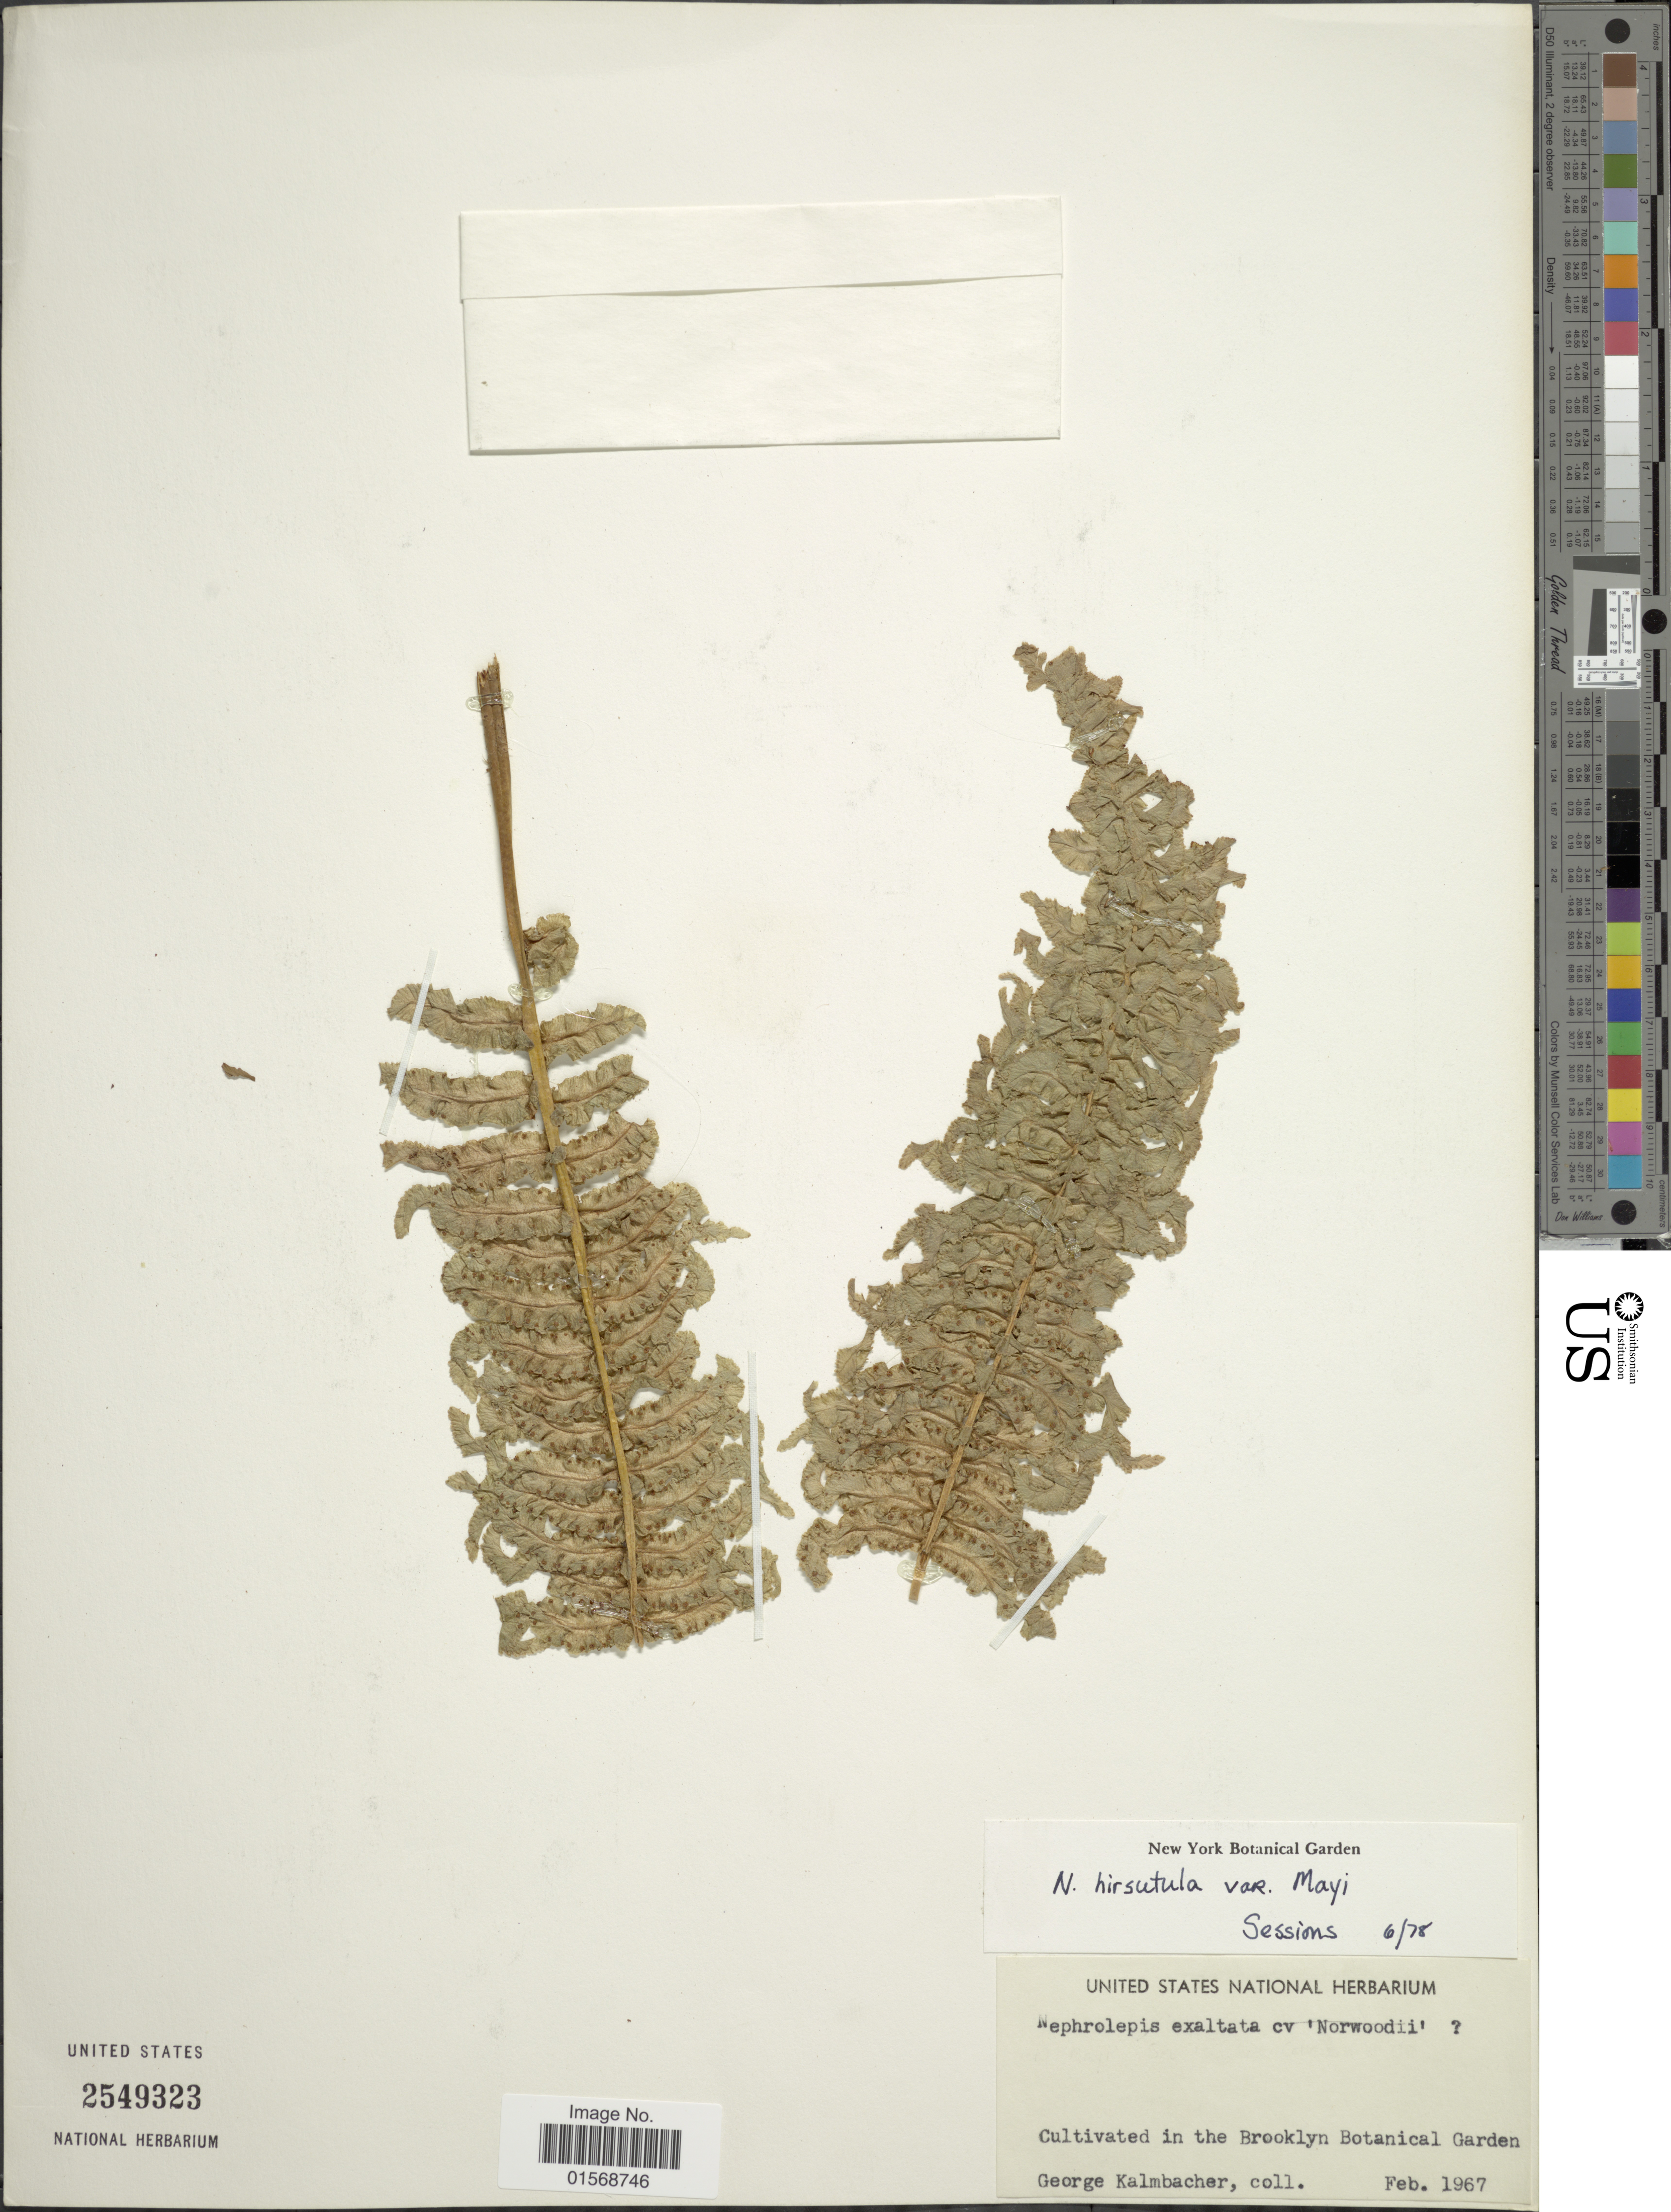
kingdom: Plantae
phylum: Tracheophyta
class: Polypodiopsida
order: Polypodiales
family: Nephrolepidaceae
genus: Nephrolepis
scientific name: Nephrolepis hirsutula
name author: (G. Forst.) C. Presl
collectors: G. Kalmbacher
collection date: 1967-02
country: United States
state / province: New York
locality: Brooklyn Botanical Garden.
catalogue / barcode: US 2549323